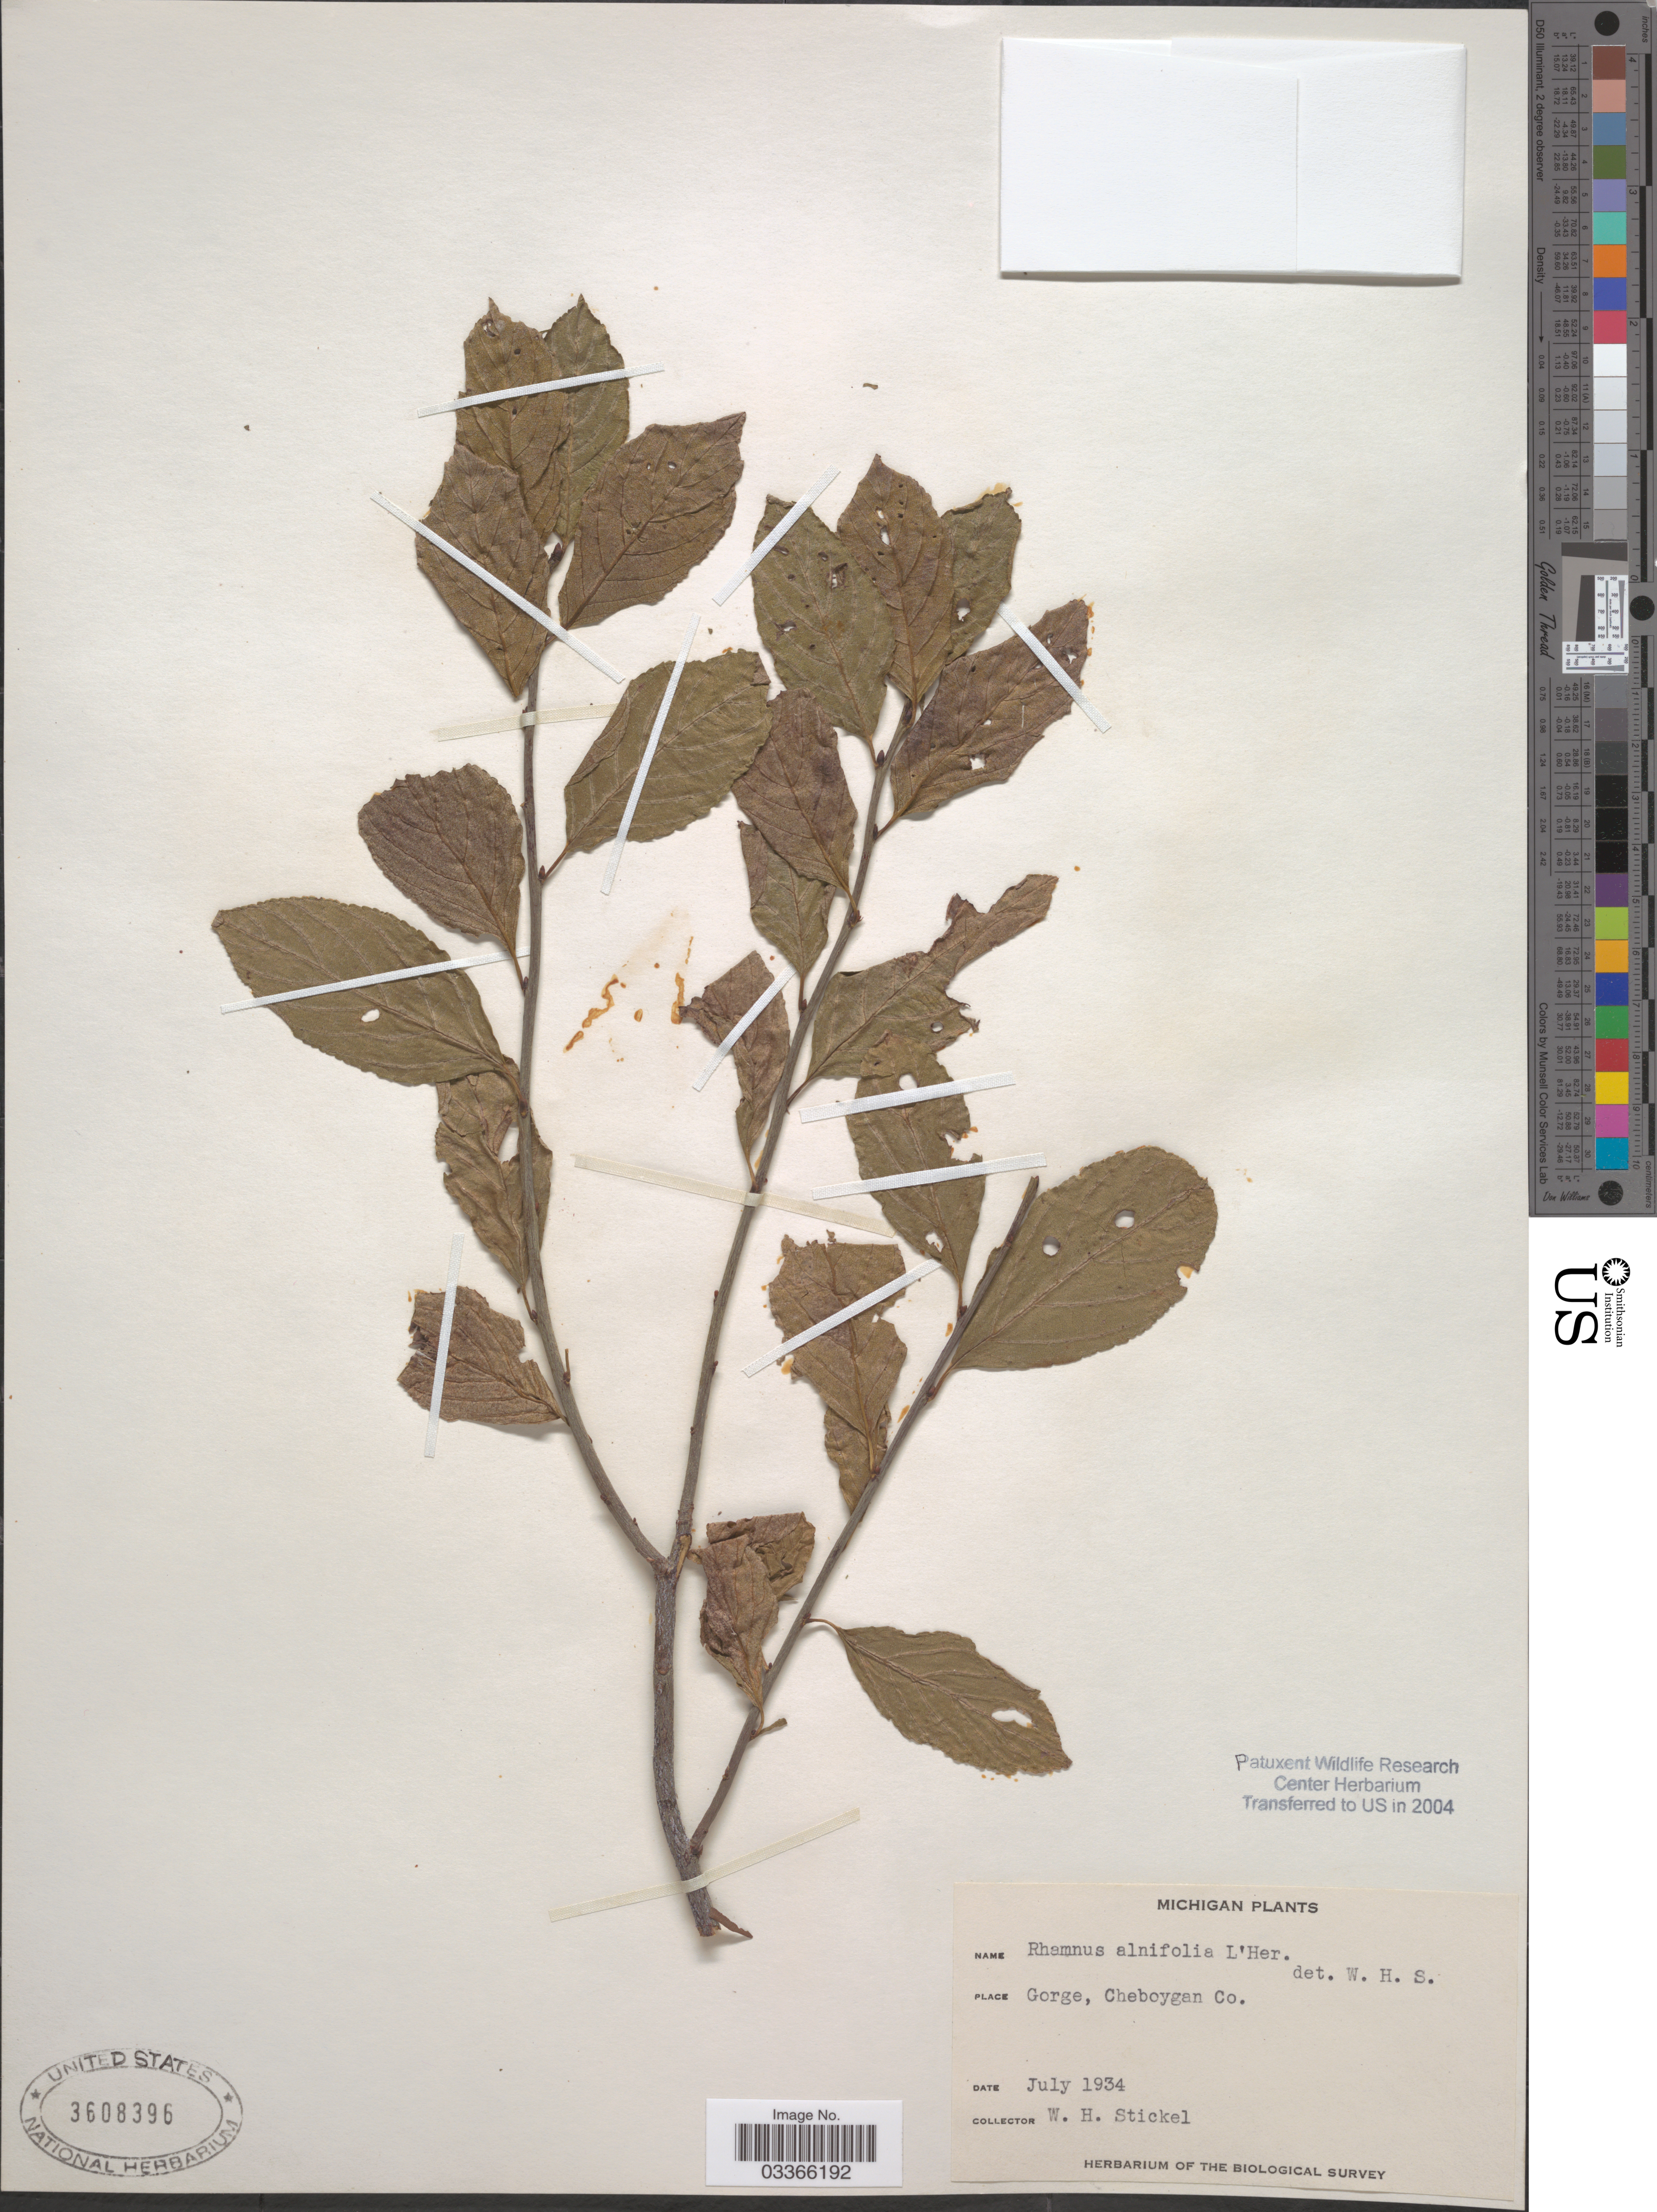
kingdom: Plantae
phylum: Tracheophyta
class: Magnoliopsida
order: Rosales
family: Rhamnaceae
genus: Rhamnus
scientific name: Rhamnus alnifolia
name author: L'Hér.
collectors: W. Stickel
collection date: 1934-07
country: United States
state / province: Michigan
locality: Gorge, Cheboygan Co.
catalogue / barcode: US 3608396